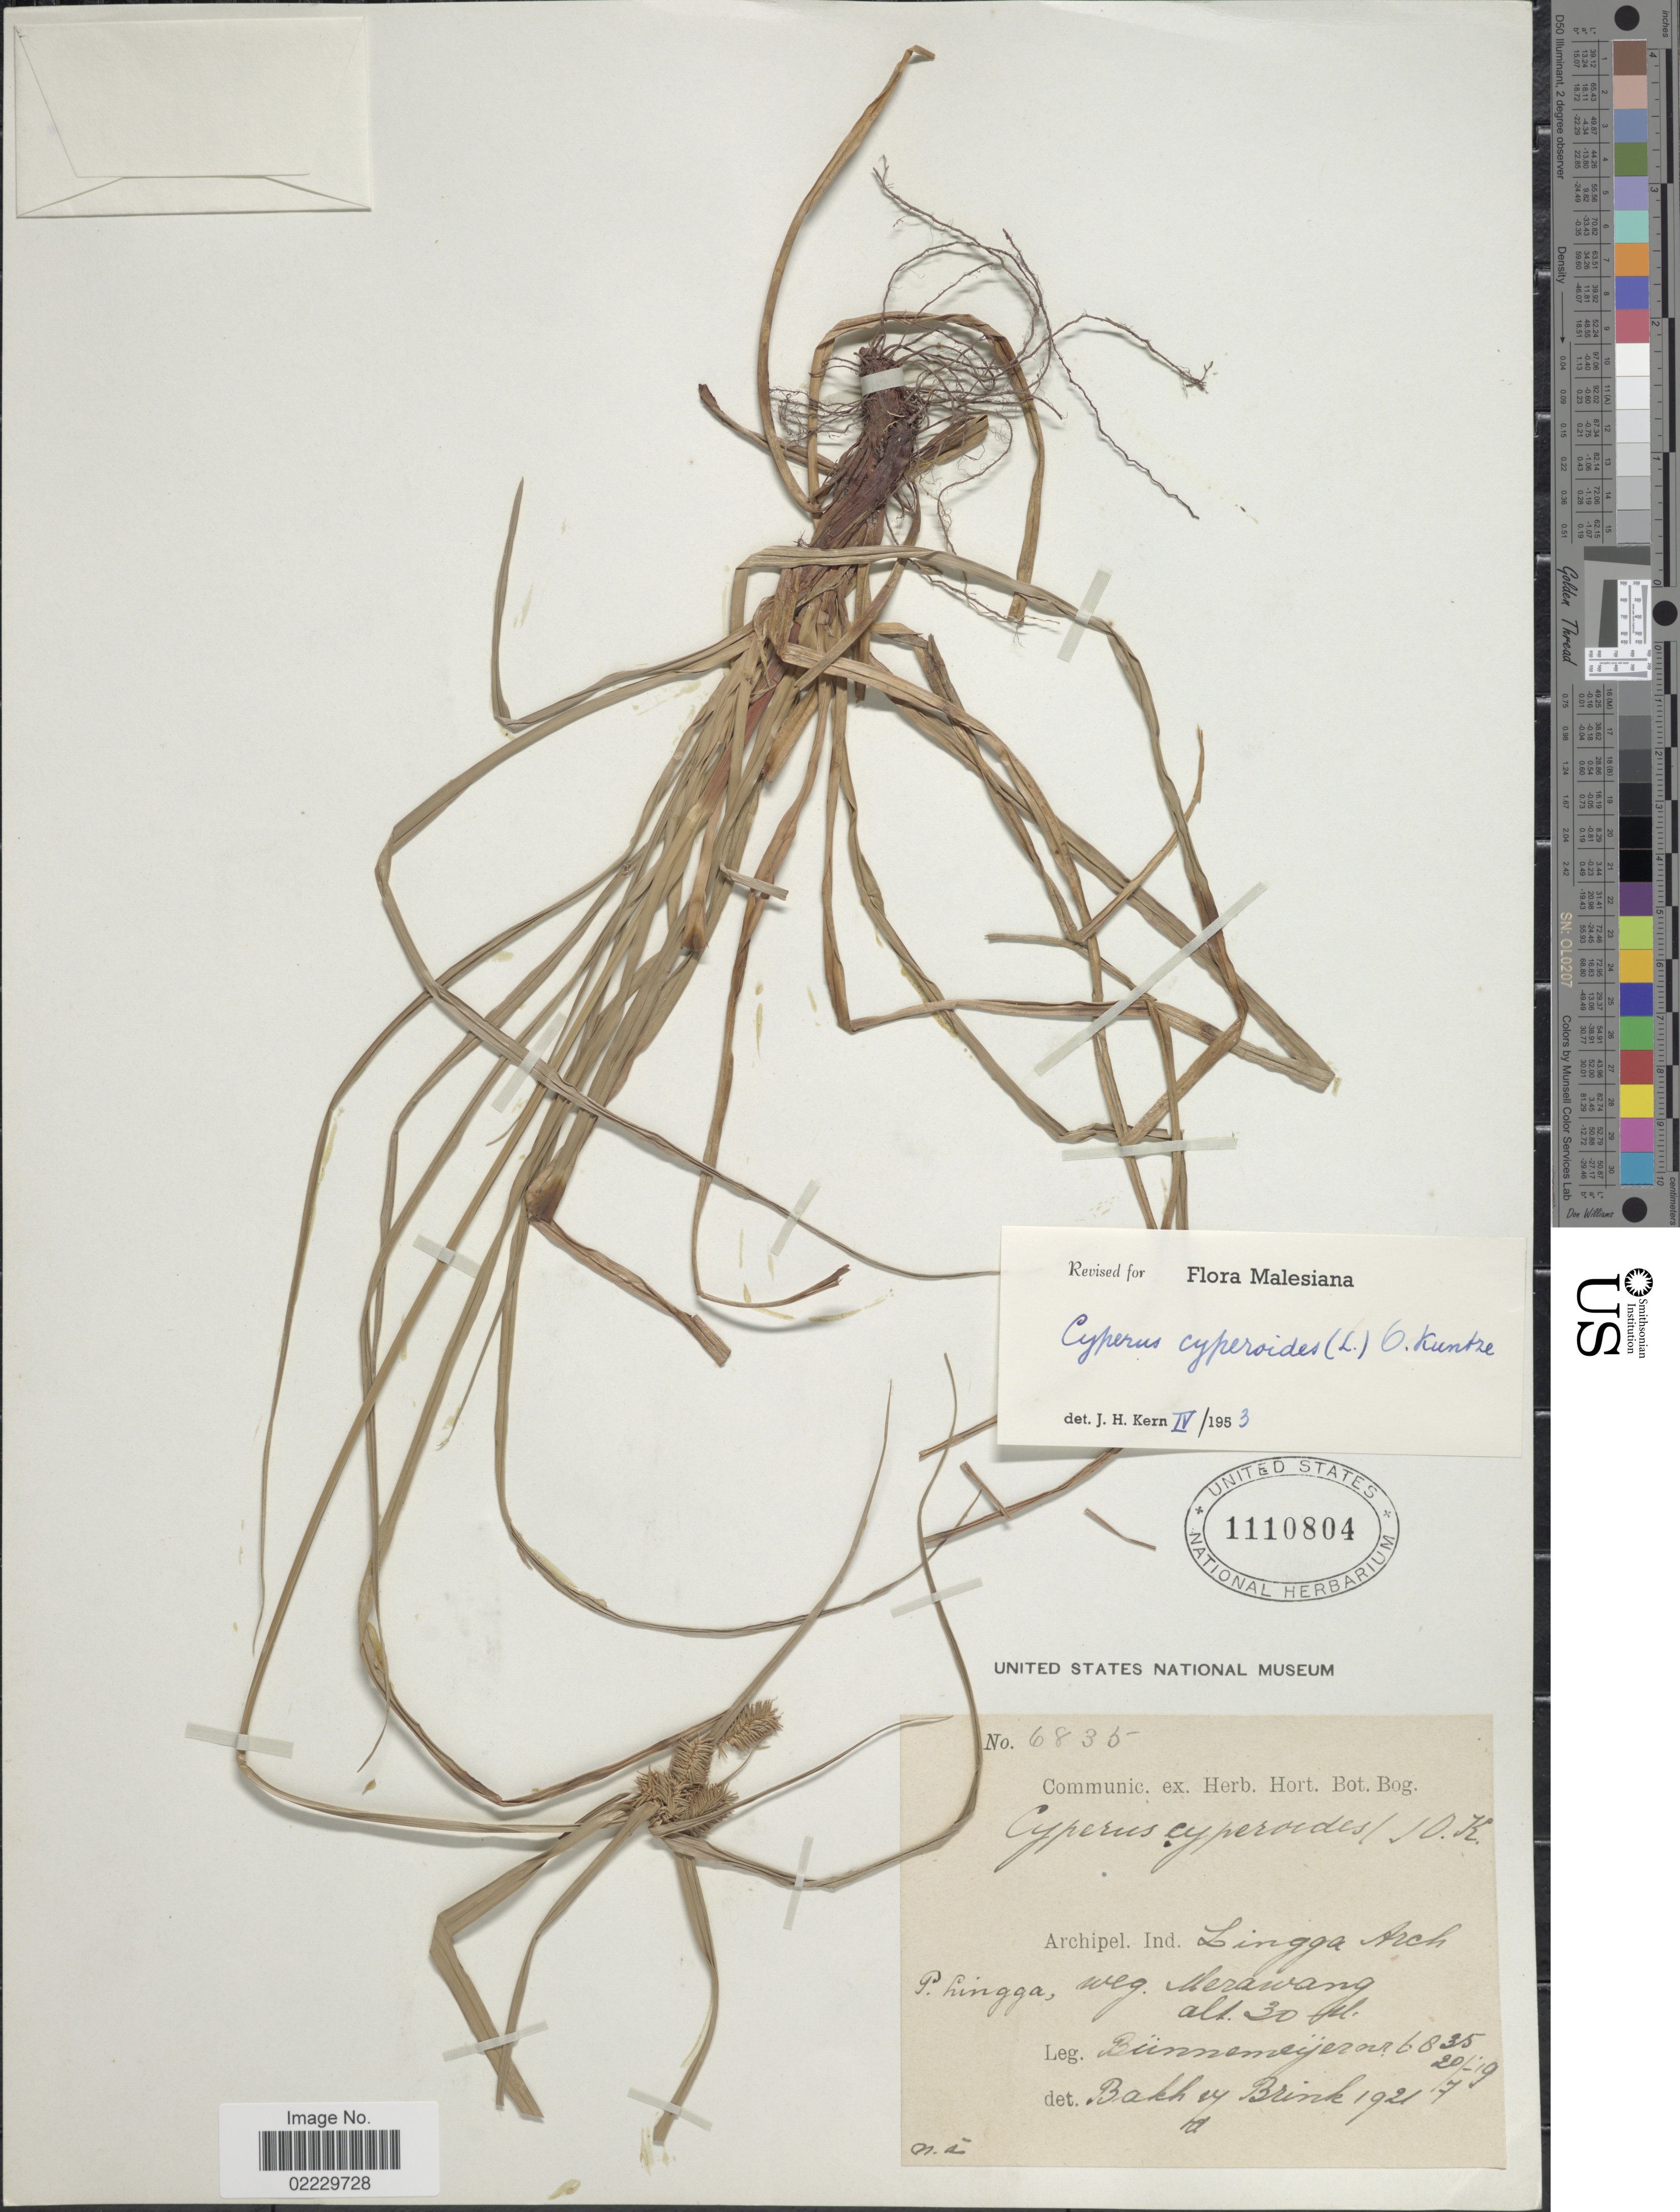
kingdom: Plantae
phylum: Tracheophyta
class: Liliopsida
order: Poales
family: Cyperaceae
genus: Cyperus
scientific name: Cyperus cyperoides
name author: (L.) Kuntze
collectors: Bunnemeyer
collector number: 6835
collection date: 1919-07-20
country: Indonesia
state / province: Sumatra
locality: Archipel. Ind. Lingga Arch, P. Lingga, weg Merawang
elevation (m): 30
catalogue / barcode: US 1110804